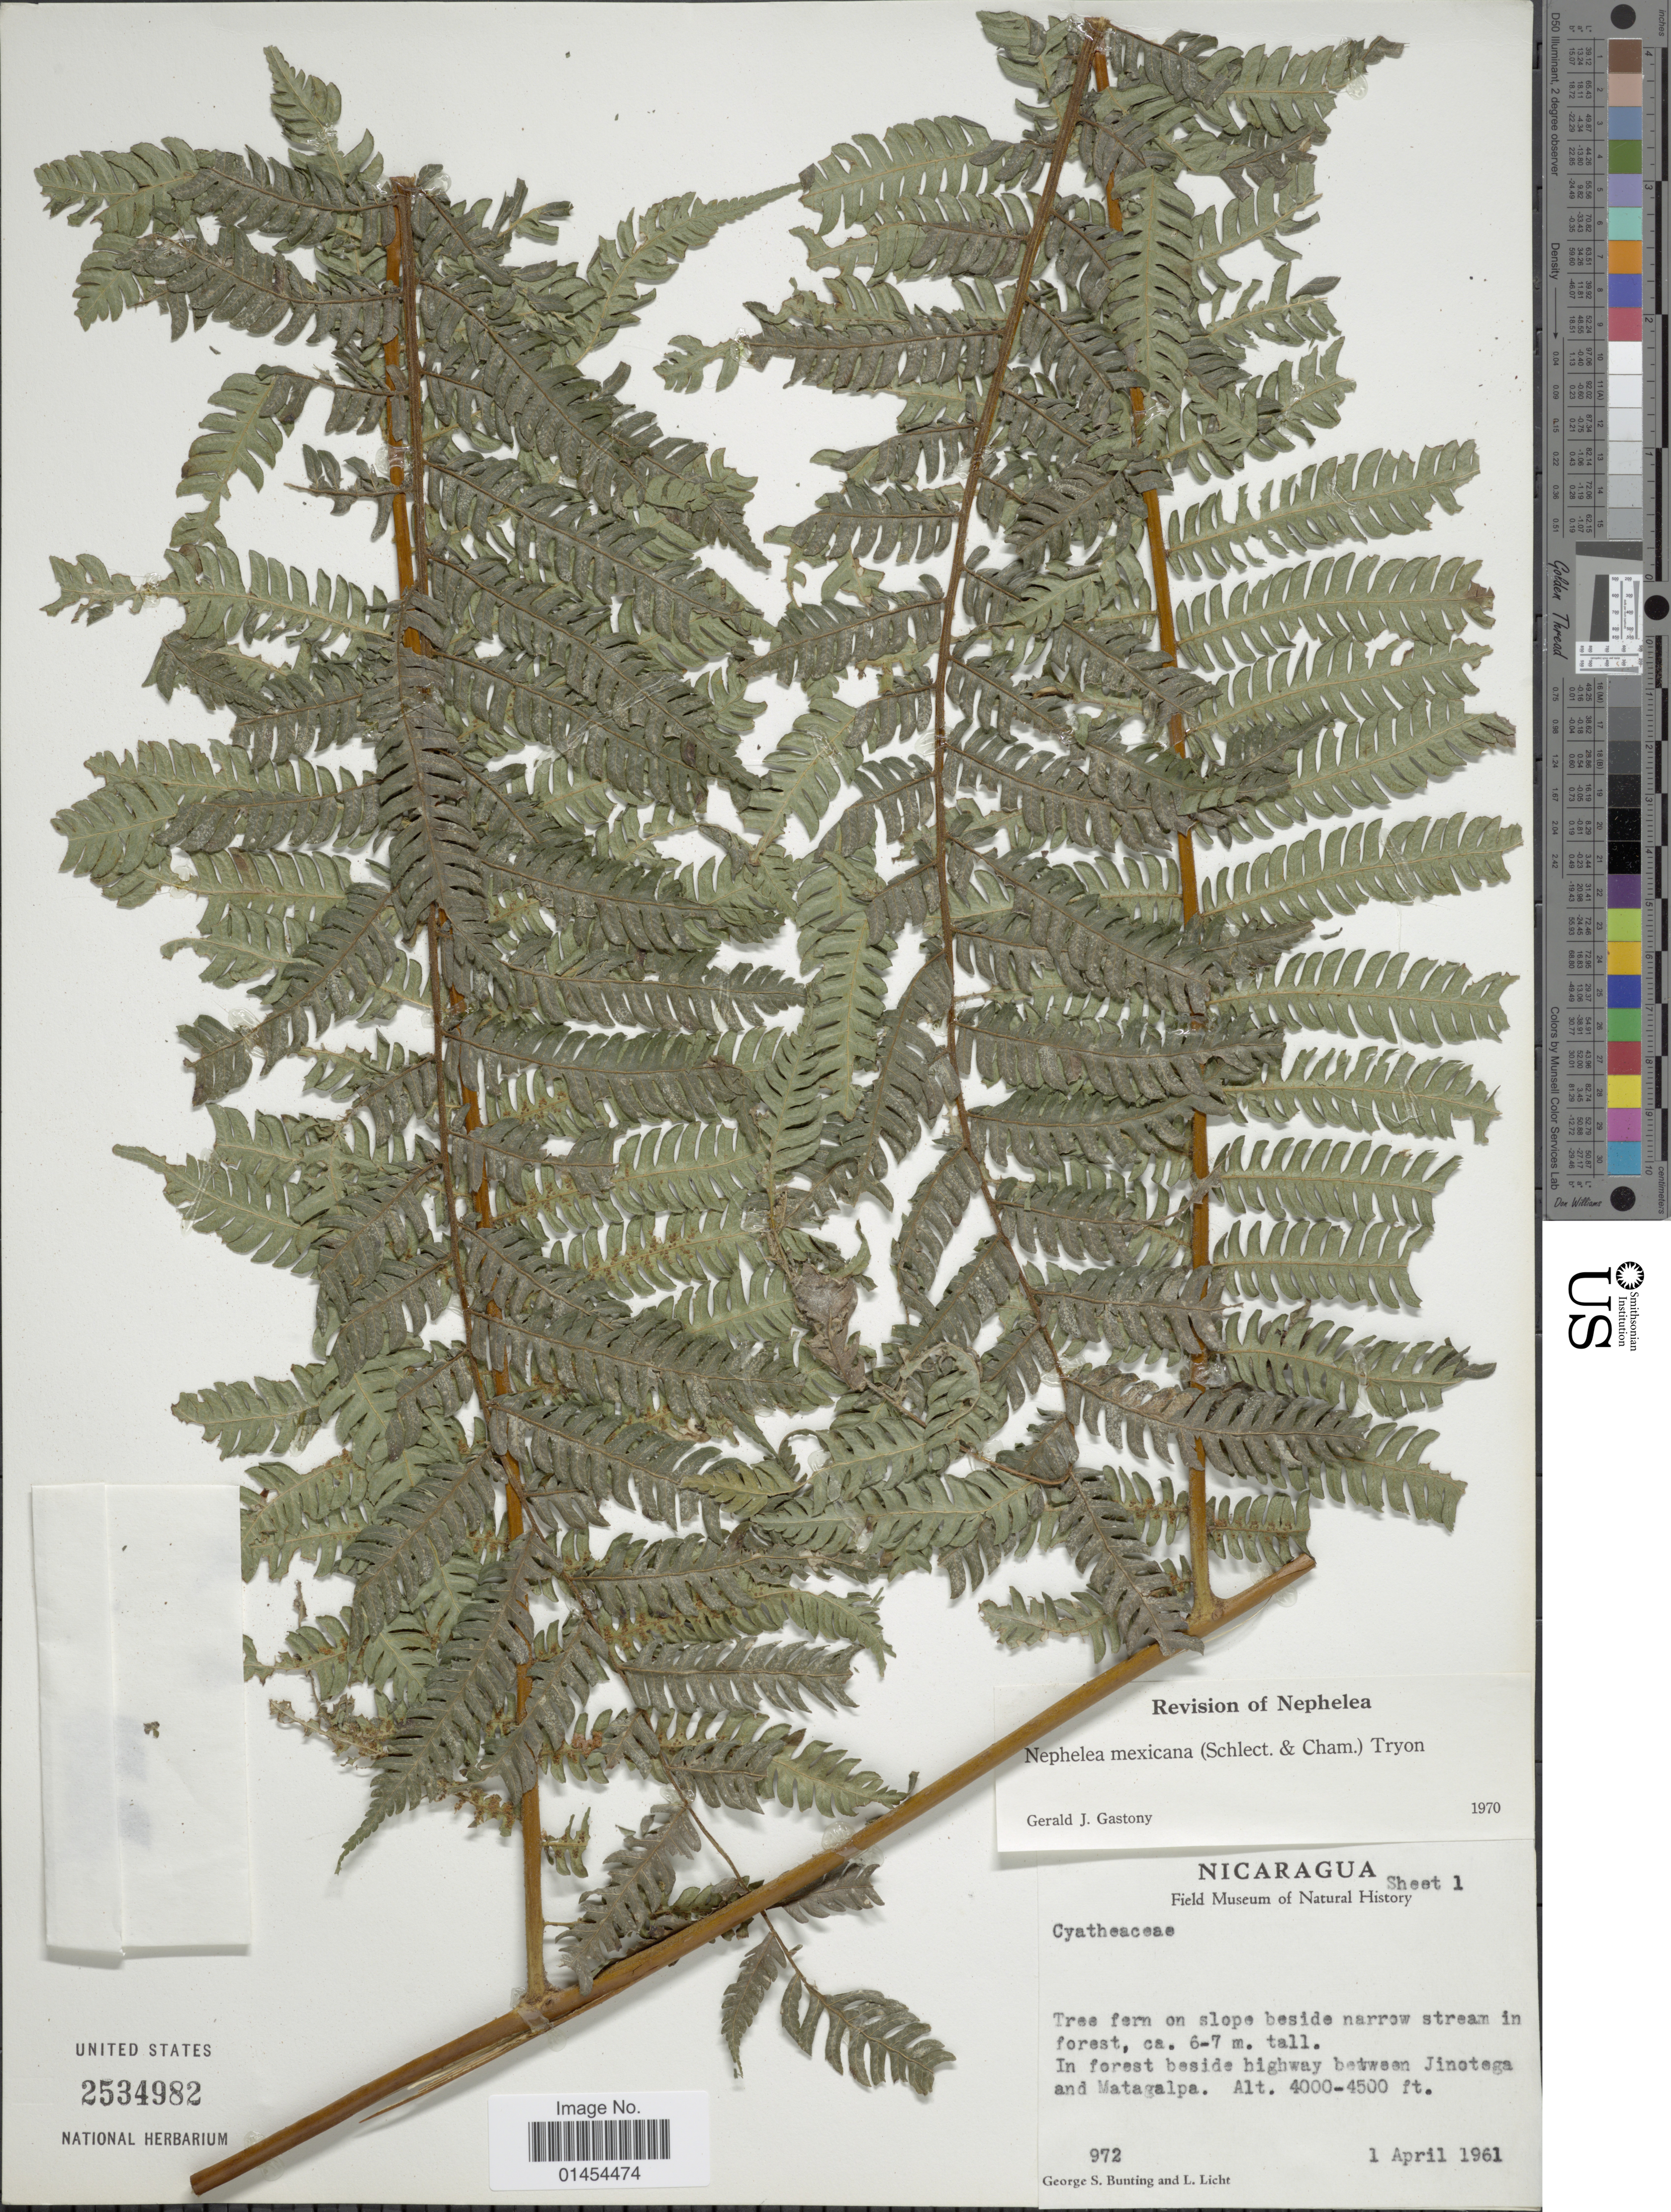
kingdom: Plantae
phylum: Tracheophyta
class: Polypodiopsida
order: Cyatheales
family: Cyatheaceae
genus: Alsophila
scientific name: Alsophila firma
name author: (Baker) D.S. Conant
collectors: G. S. Bunting & L. Licht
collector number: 972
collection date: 1961-04-01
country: Nicaragua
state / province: Matagalpa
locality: In forest beside highway between Jinotega and Matagalpa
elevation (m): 1219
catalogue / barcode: US 2534982